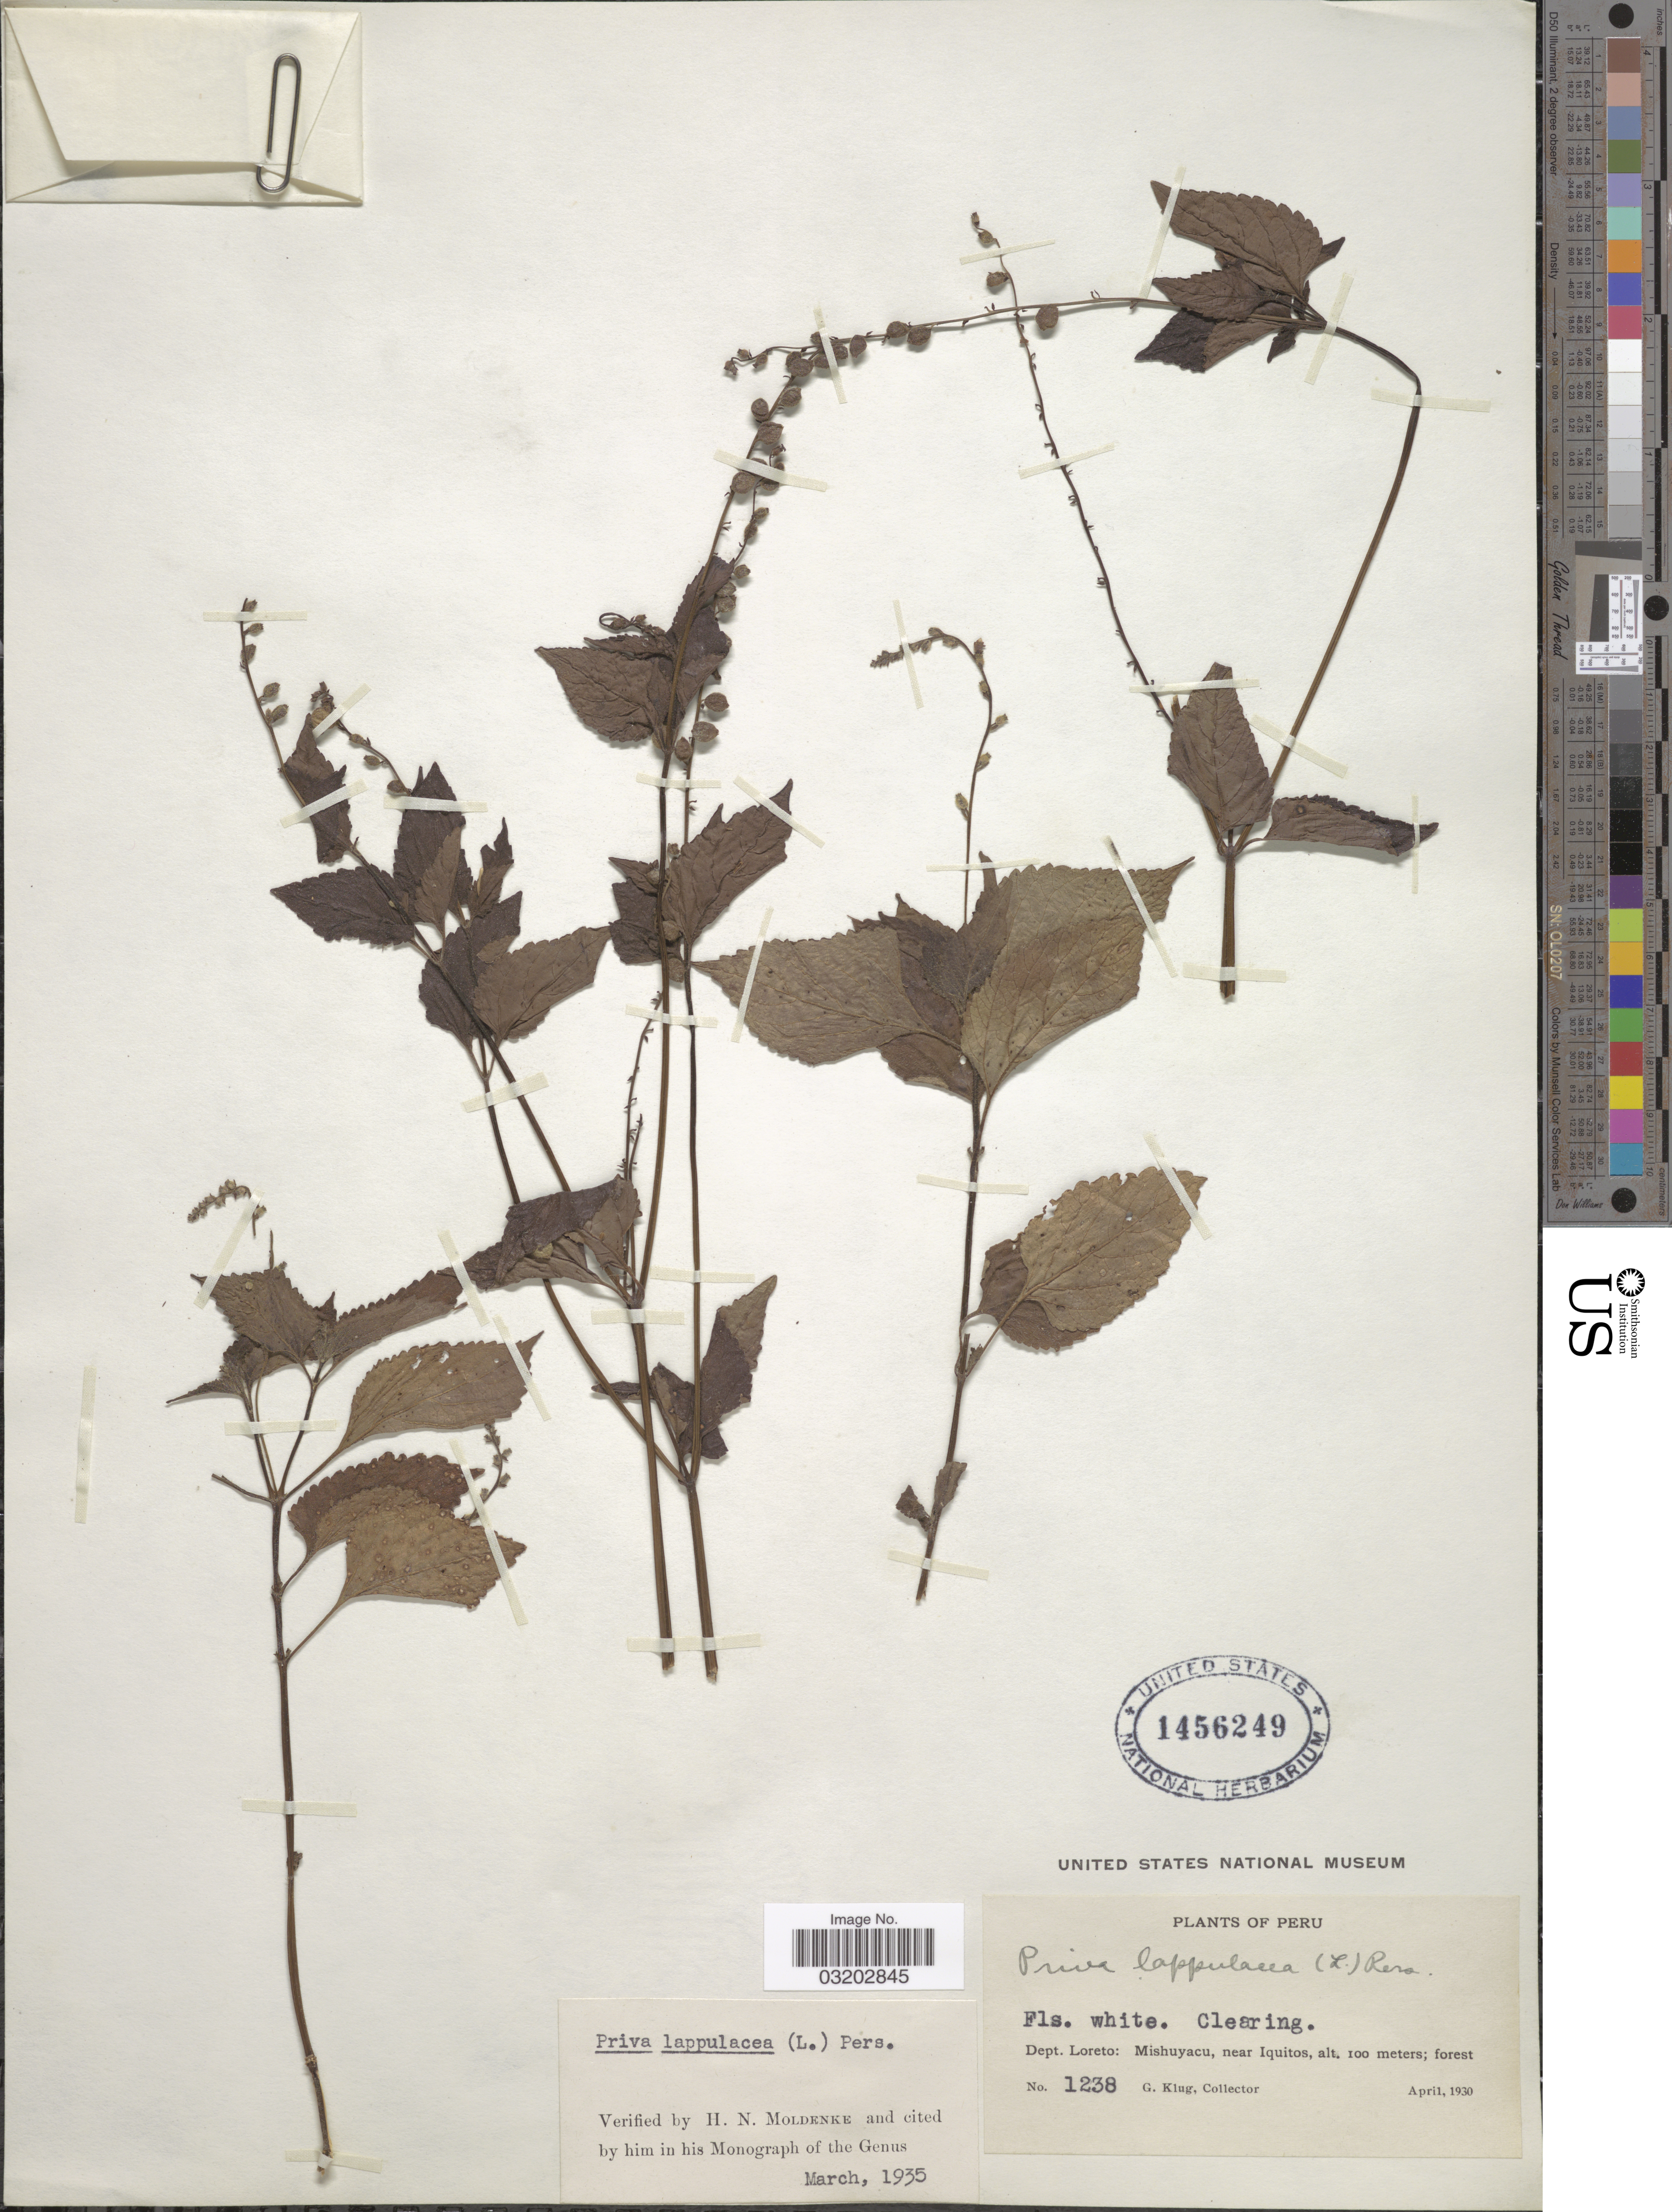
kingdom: Plantae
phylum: Tracheophyta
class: Magnoliopsida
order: Lamiales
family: Verbenaceae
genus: Priva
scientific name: Priva lappulacea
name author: (L.) Pers.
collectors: G. Klug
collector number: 1238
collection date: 1950-04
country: Peru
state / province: Loreto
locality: Dept. Loreto: Mishuyacu, near Iquitos.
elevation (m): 100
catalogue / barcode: US 1456249